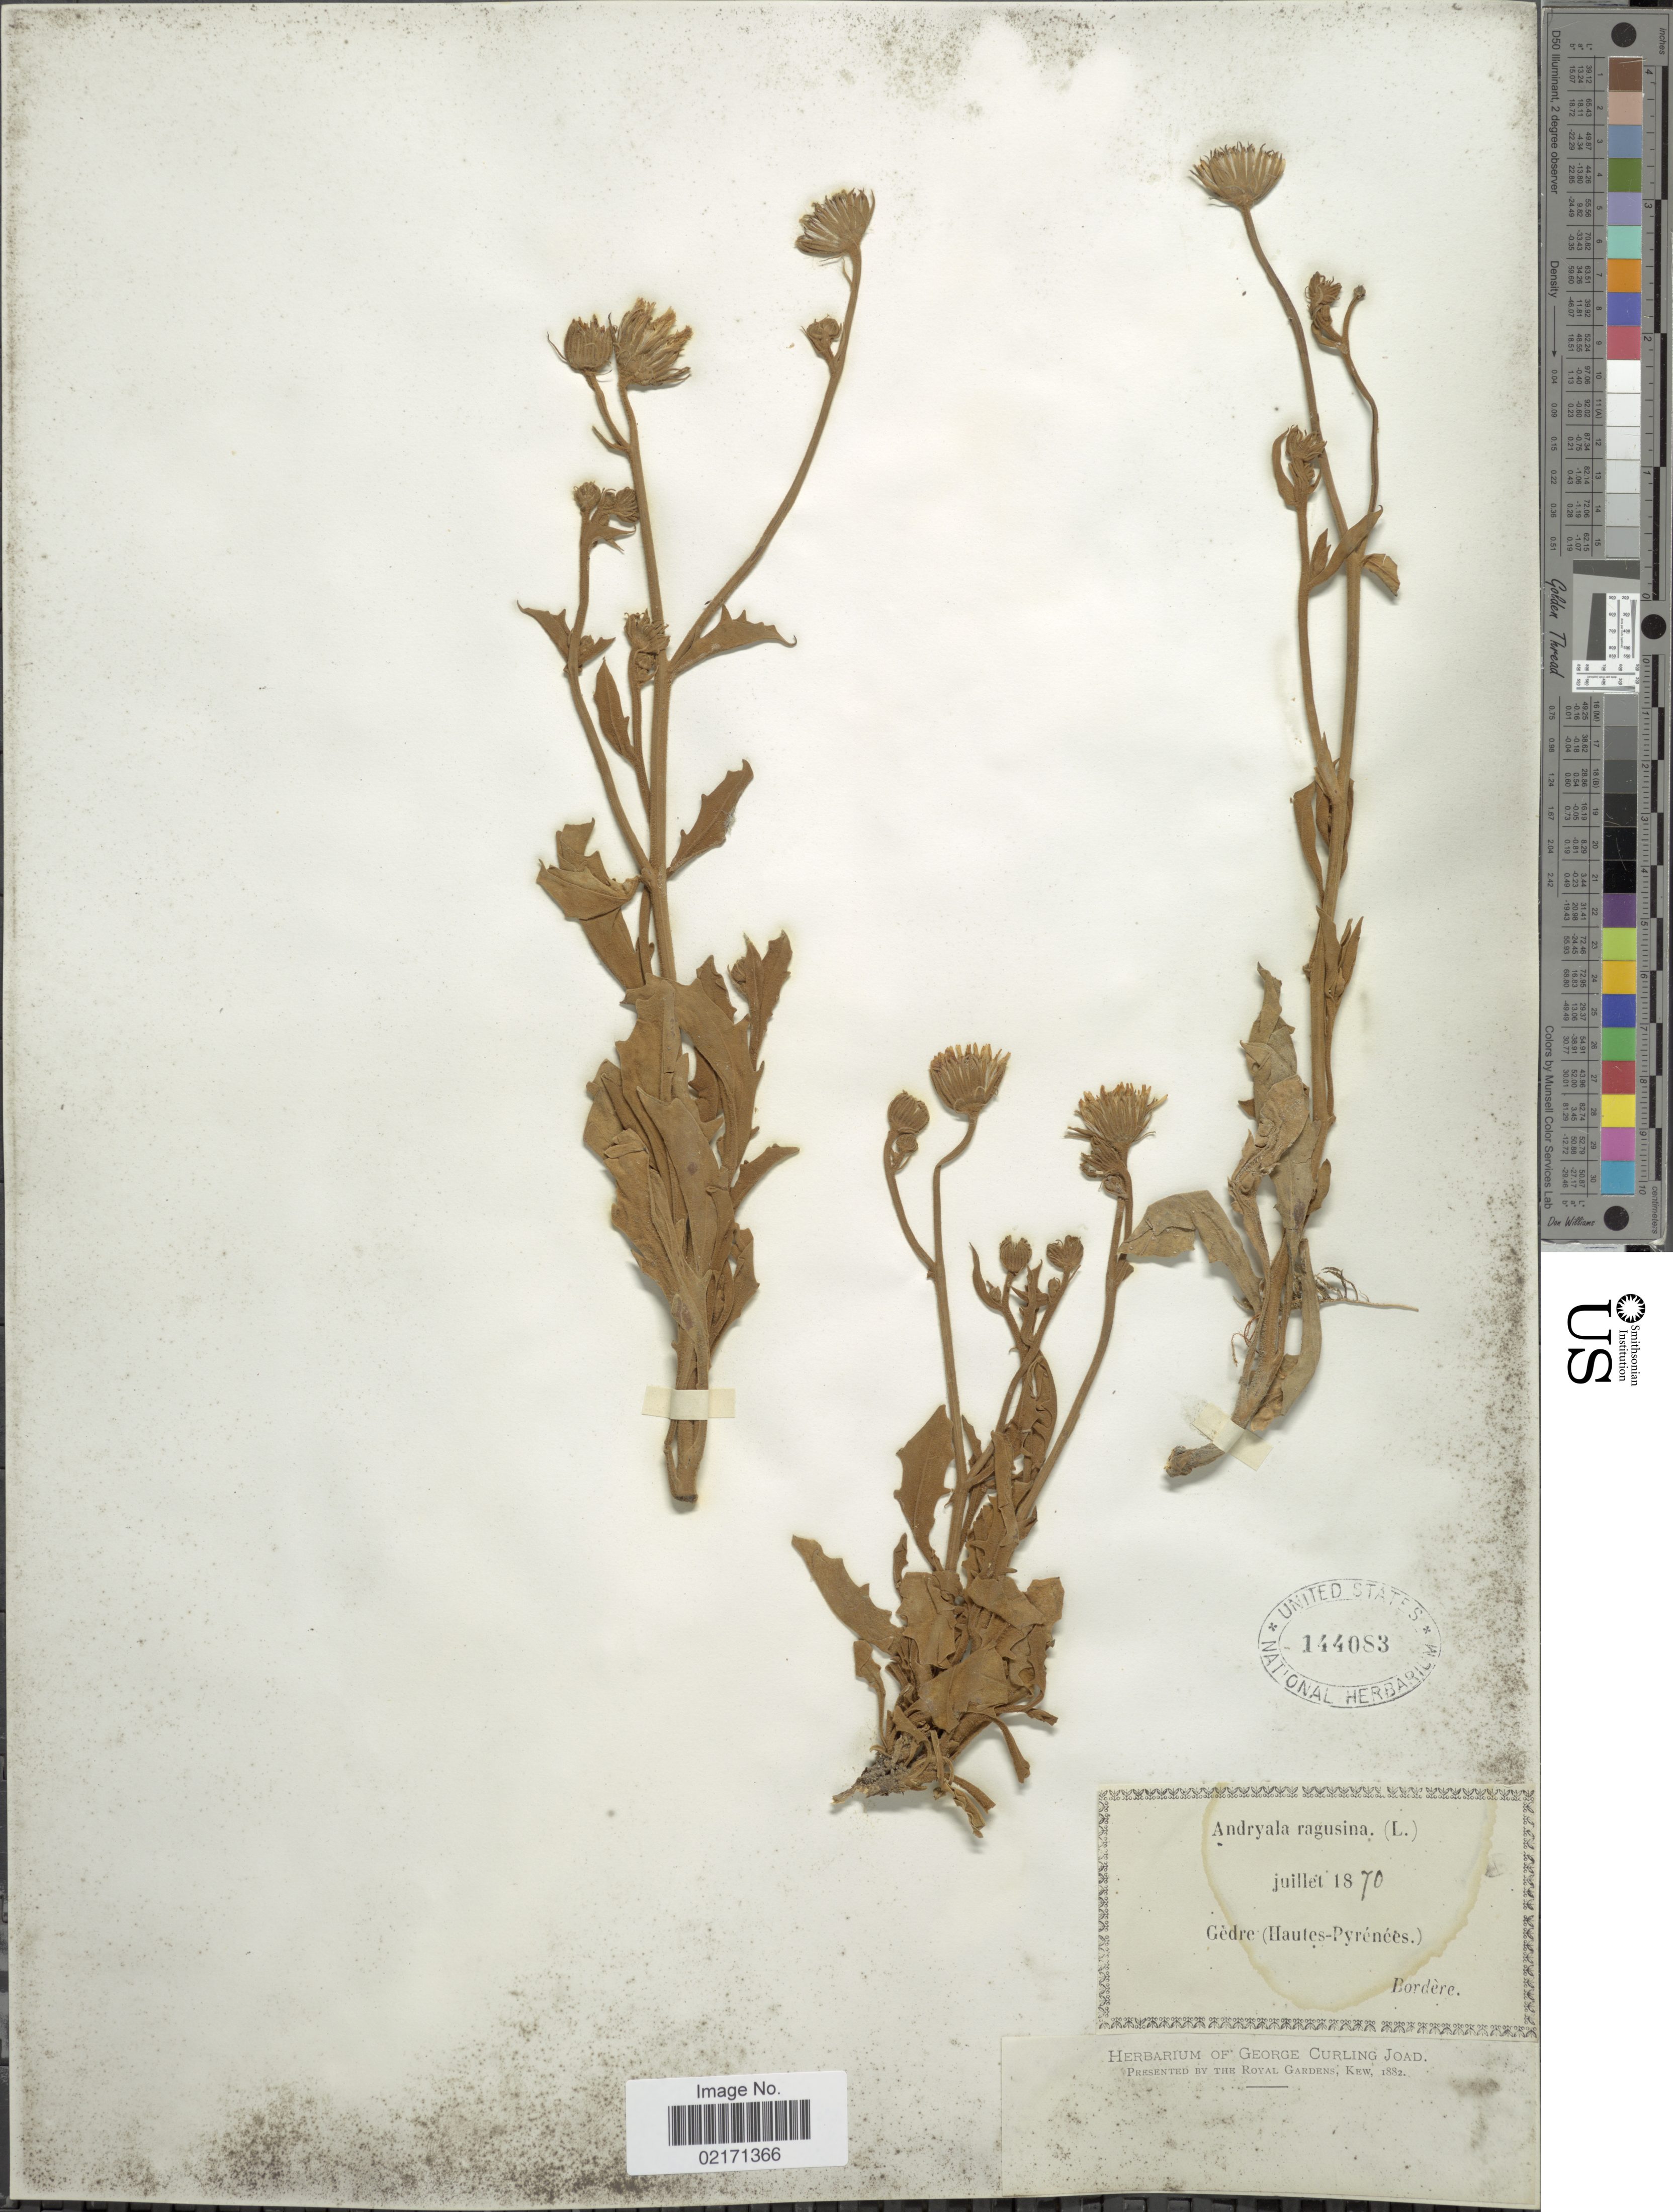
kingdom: Plantae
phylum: Tracheophyta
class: Magnoliopsida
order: Asterales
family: Asteraceae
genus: Andryala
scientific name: Andryala ragusina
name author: L.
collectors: -. Bordere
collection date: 1870-07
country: France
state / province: Occitanie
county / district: Hautes-Pyrénées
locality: Gedre (Hautes-Pyrenees)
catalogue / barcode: US 144083